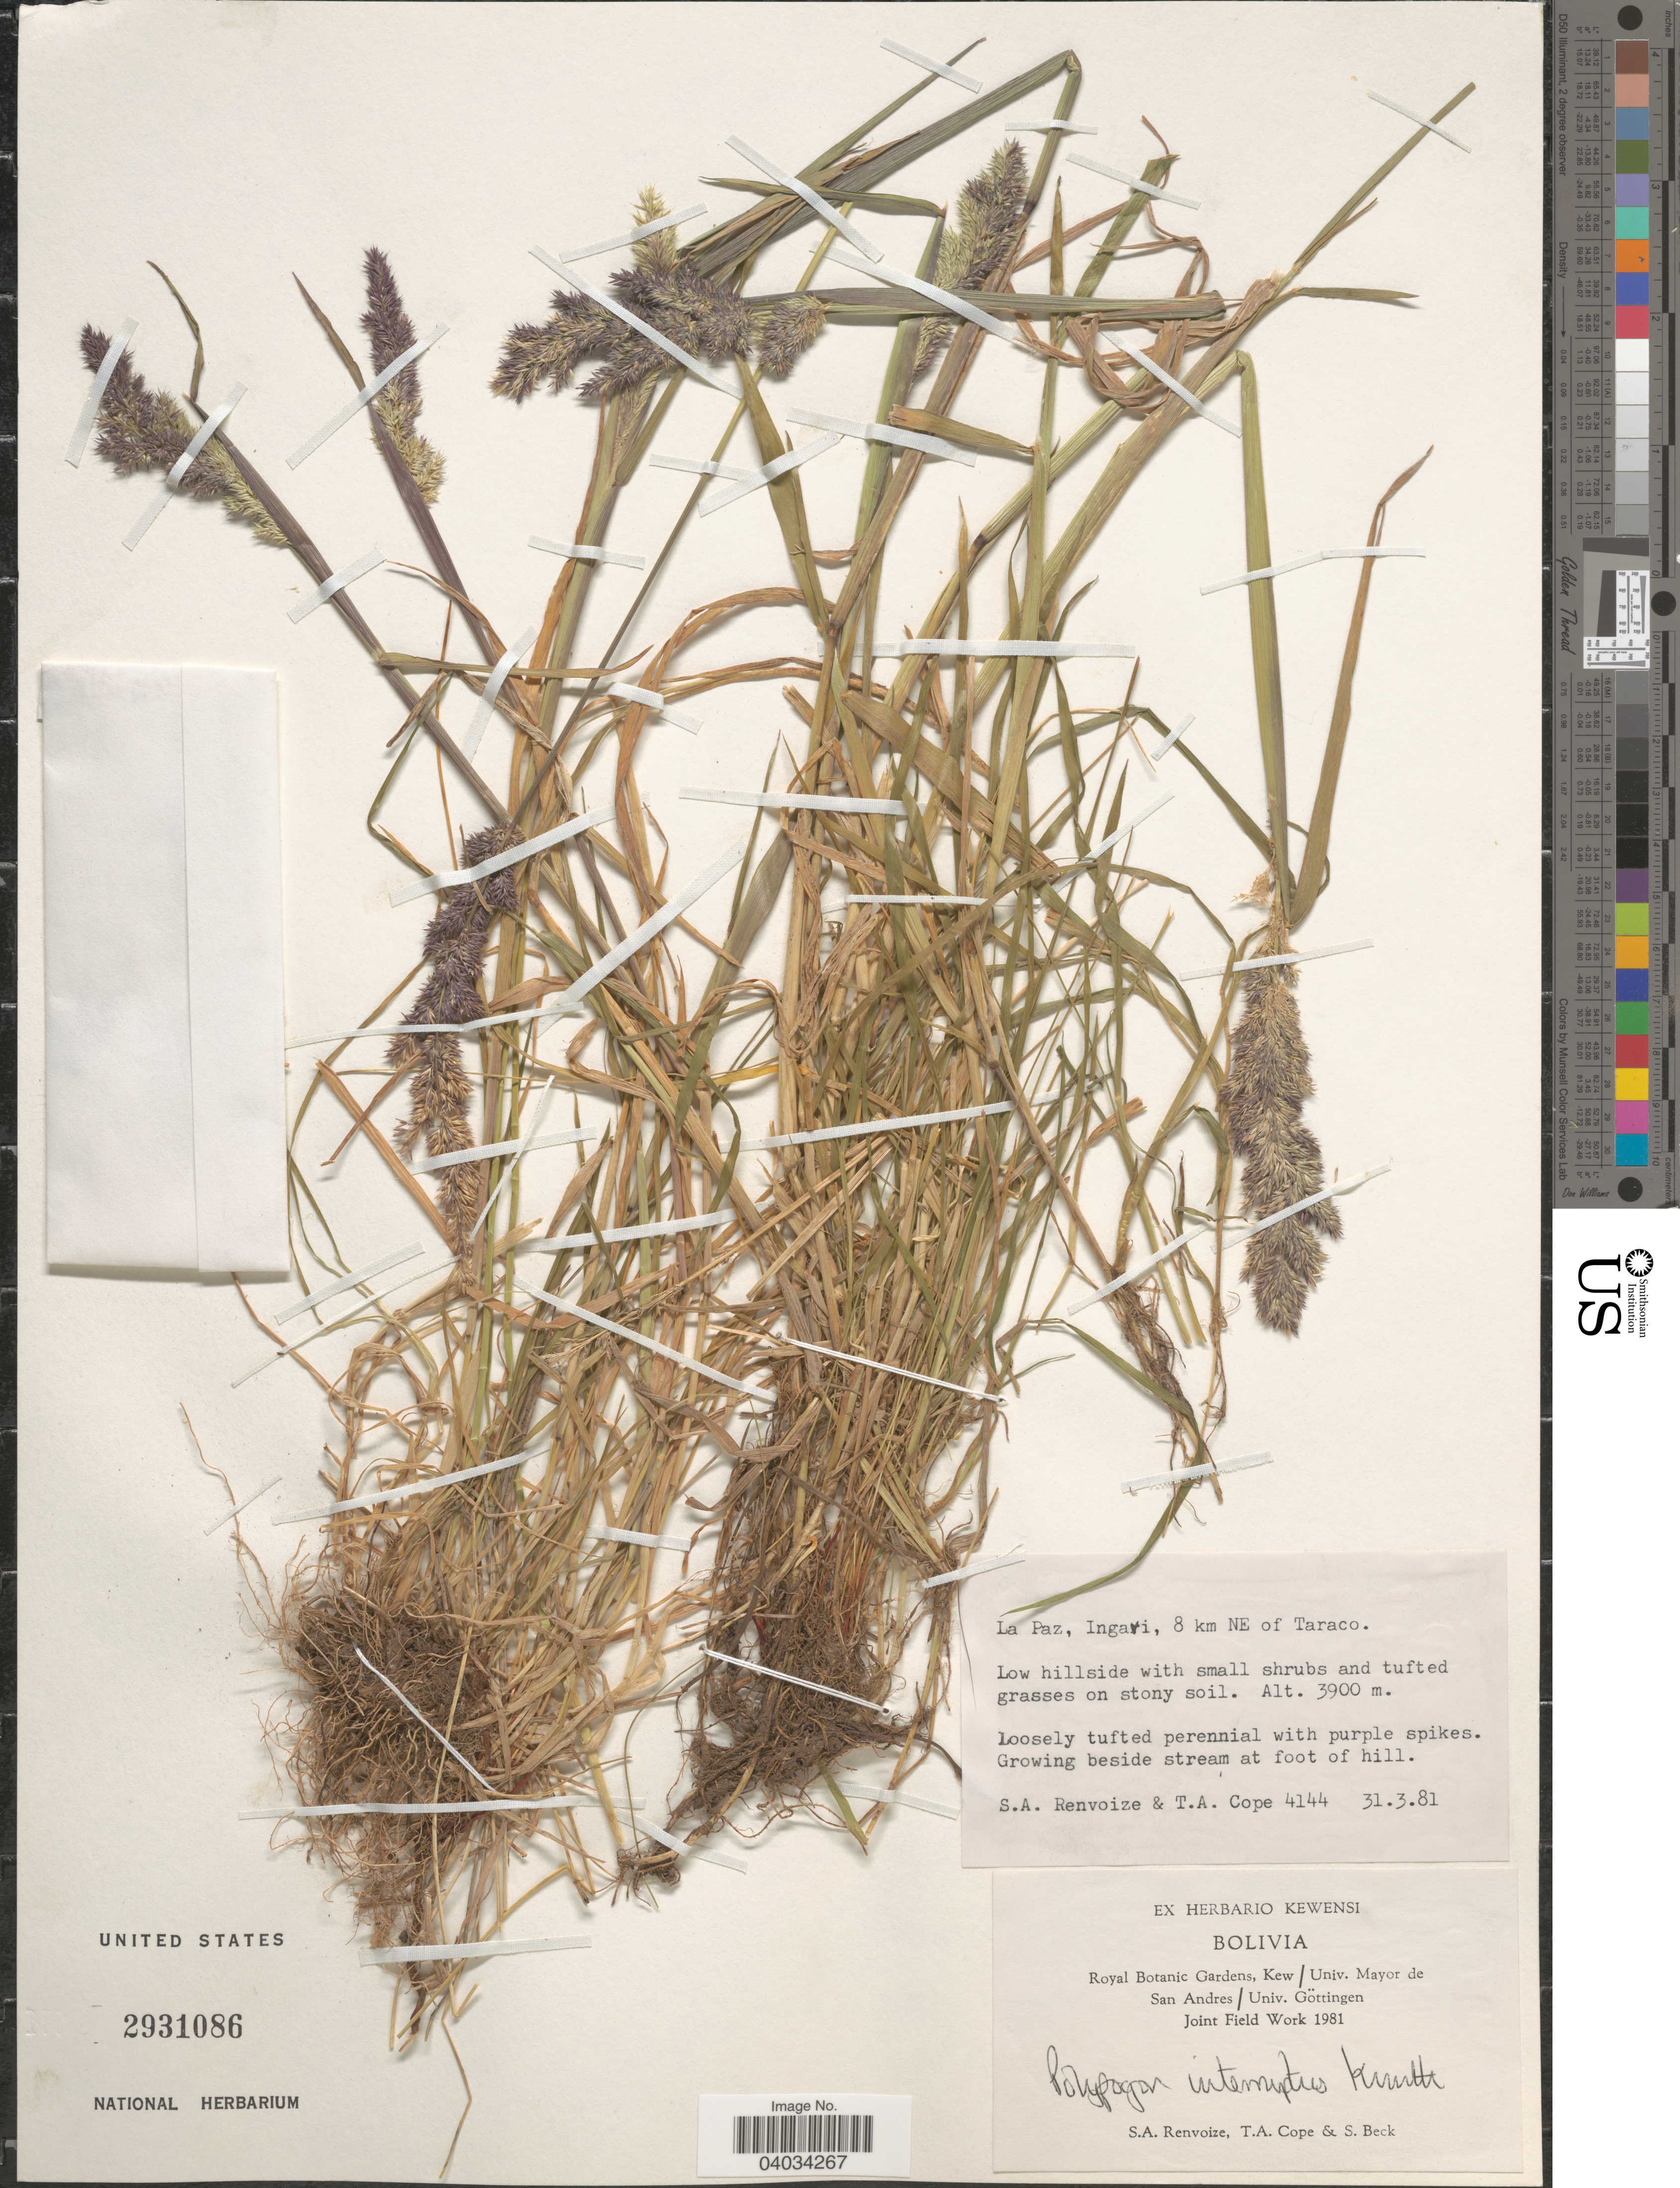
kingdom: Plantae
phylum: Tracheophyta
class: Liliopsida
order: Poales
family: Poaceae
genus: Polypogon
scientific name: Polypogon interruptus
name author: Kunth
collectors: S. A. Renvoize, T. A. Cope & S. G. Beck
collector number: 4144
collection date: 1981-03-31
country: Bolivia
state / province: La Paz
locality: Ingavi, 8 km NE of Taraco.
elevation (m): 3900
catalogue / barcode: US 2931086